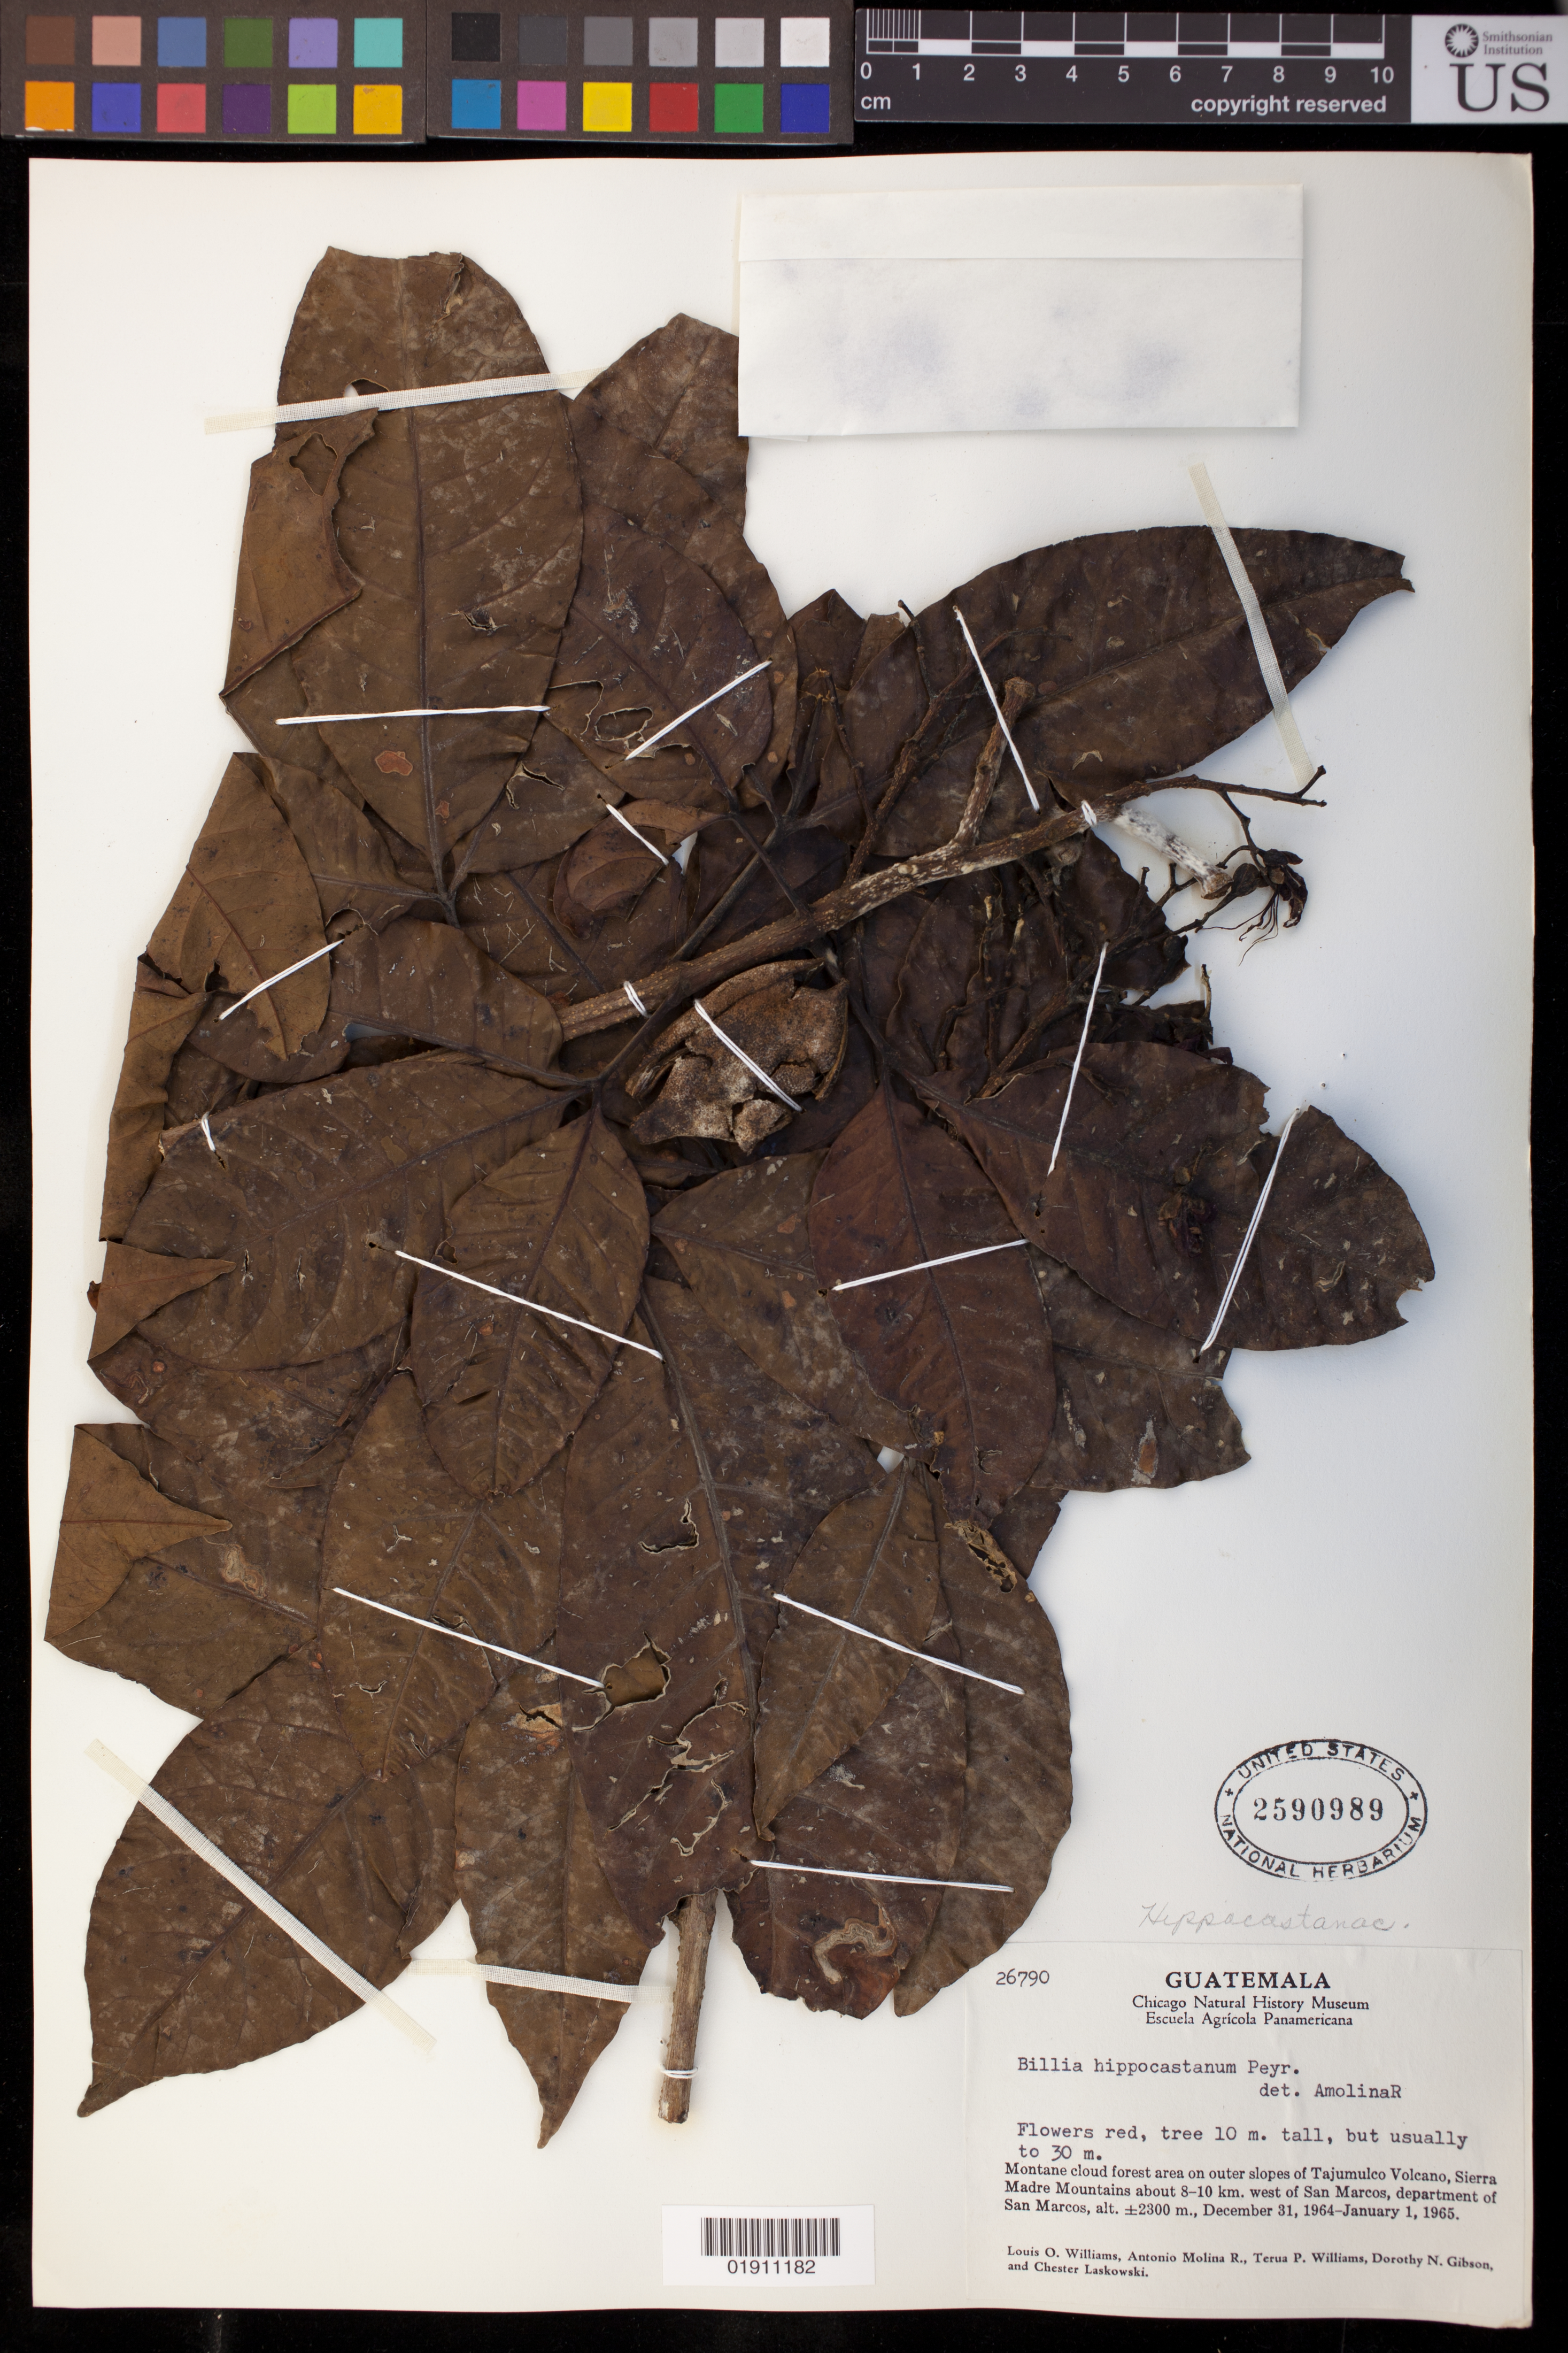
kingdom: Plantae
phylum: Tracheophyta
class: Magnoliopsida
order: Sapindales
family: Sapindaceae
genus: Billia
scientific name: Billia hippocastanum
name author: Peyr.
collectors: L. O. Williams, A. Molina R., T. P. Williams, D. N. Gibson & C. Laskowski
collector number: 26790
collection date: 1964-12-31/1965-01-01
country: Guatemala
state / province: San Marcos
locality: Tajumulco Volcano, Sierra Madre Mountains about 8-10 km. west of San Marcos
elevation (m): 2300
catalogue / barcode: US 2590989